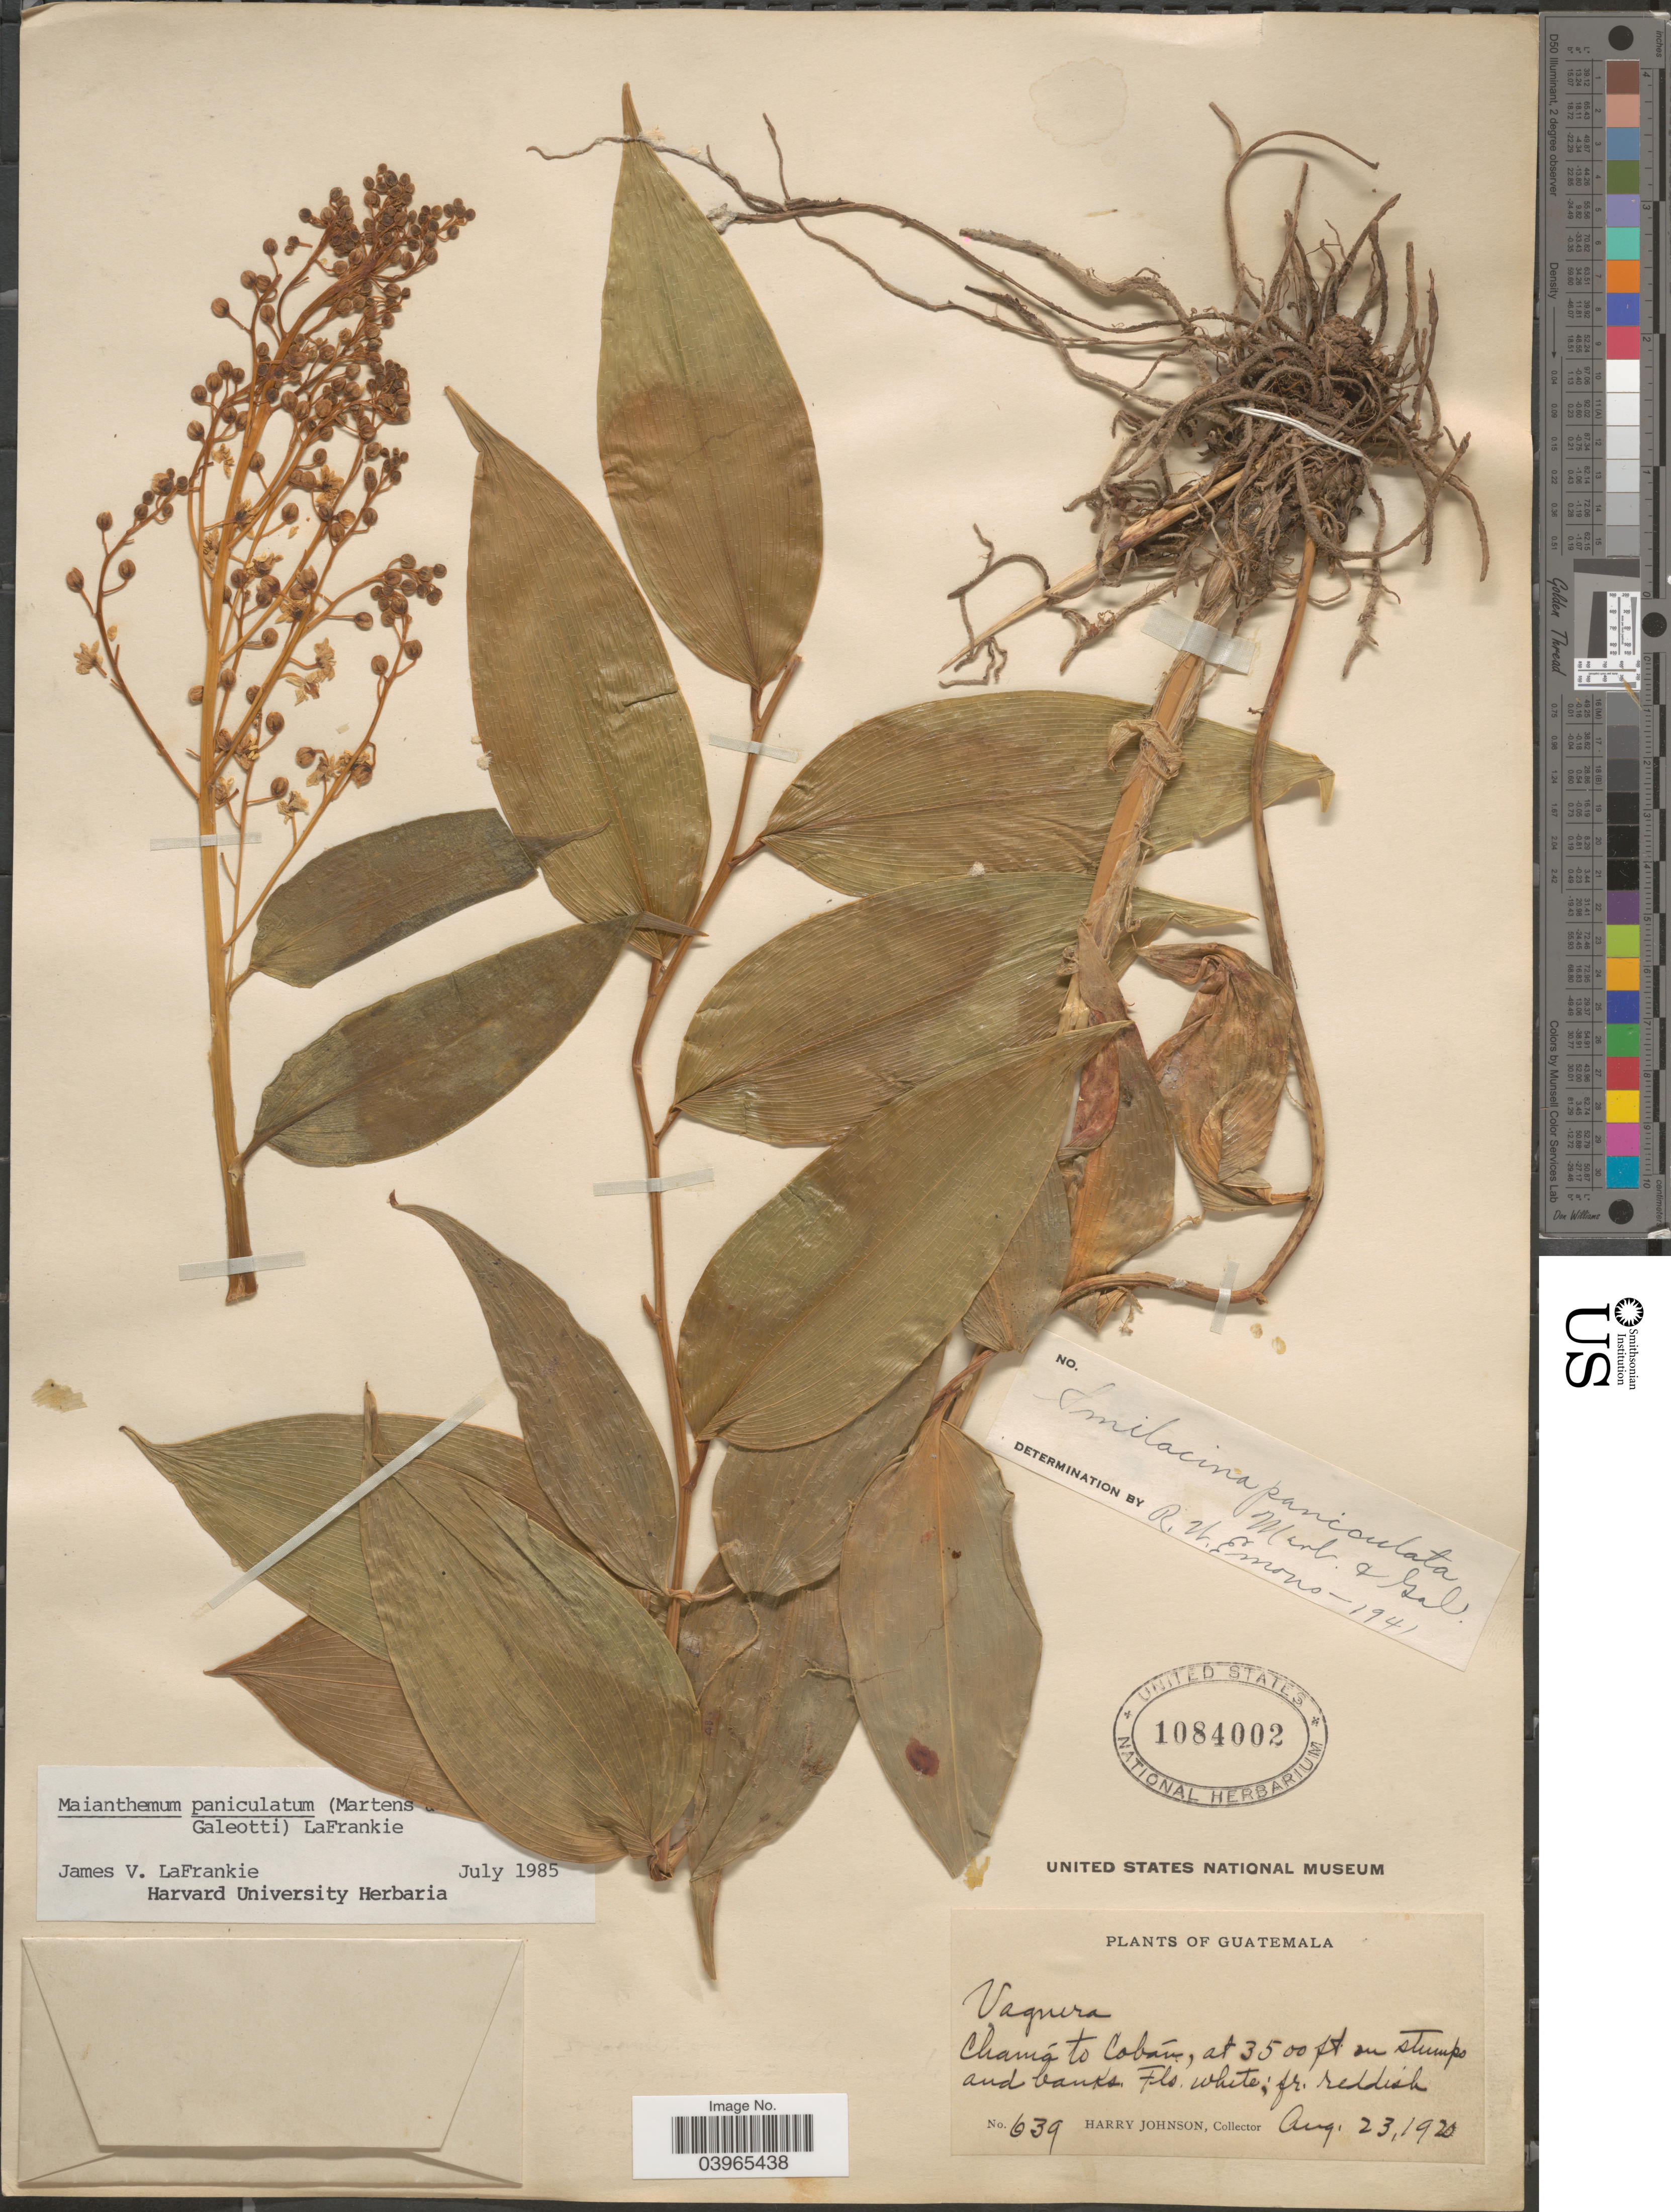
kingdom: Plantae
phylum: Tracheophyta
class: Liliopsida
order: Asparagales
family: Asparagaceae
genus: Maianthemum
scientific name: Maianthemum paniculatum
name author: (M. Martens & Galeotti) LaFrankie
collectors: H. Johnson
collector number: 639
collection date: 1920-08-23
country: Guatemala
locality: Chamá to Cobán.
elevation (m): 1067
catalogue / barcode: US 1084002